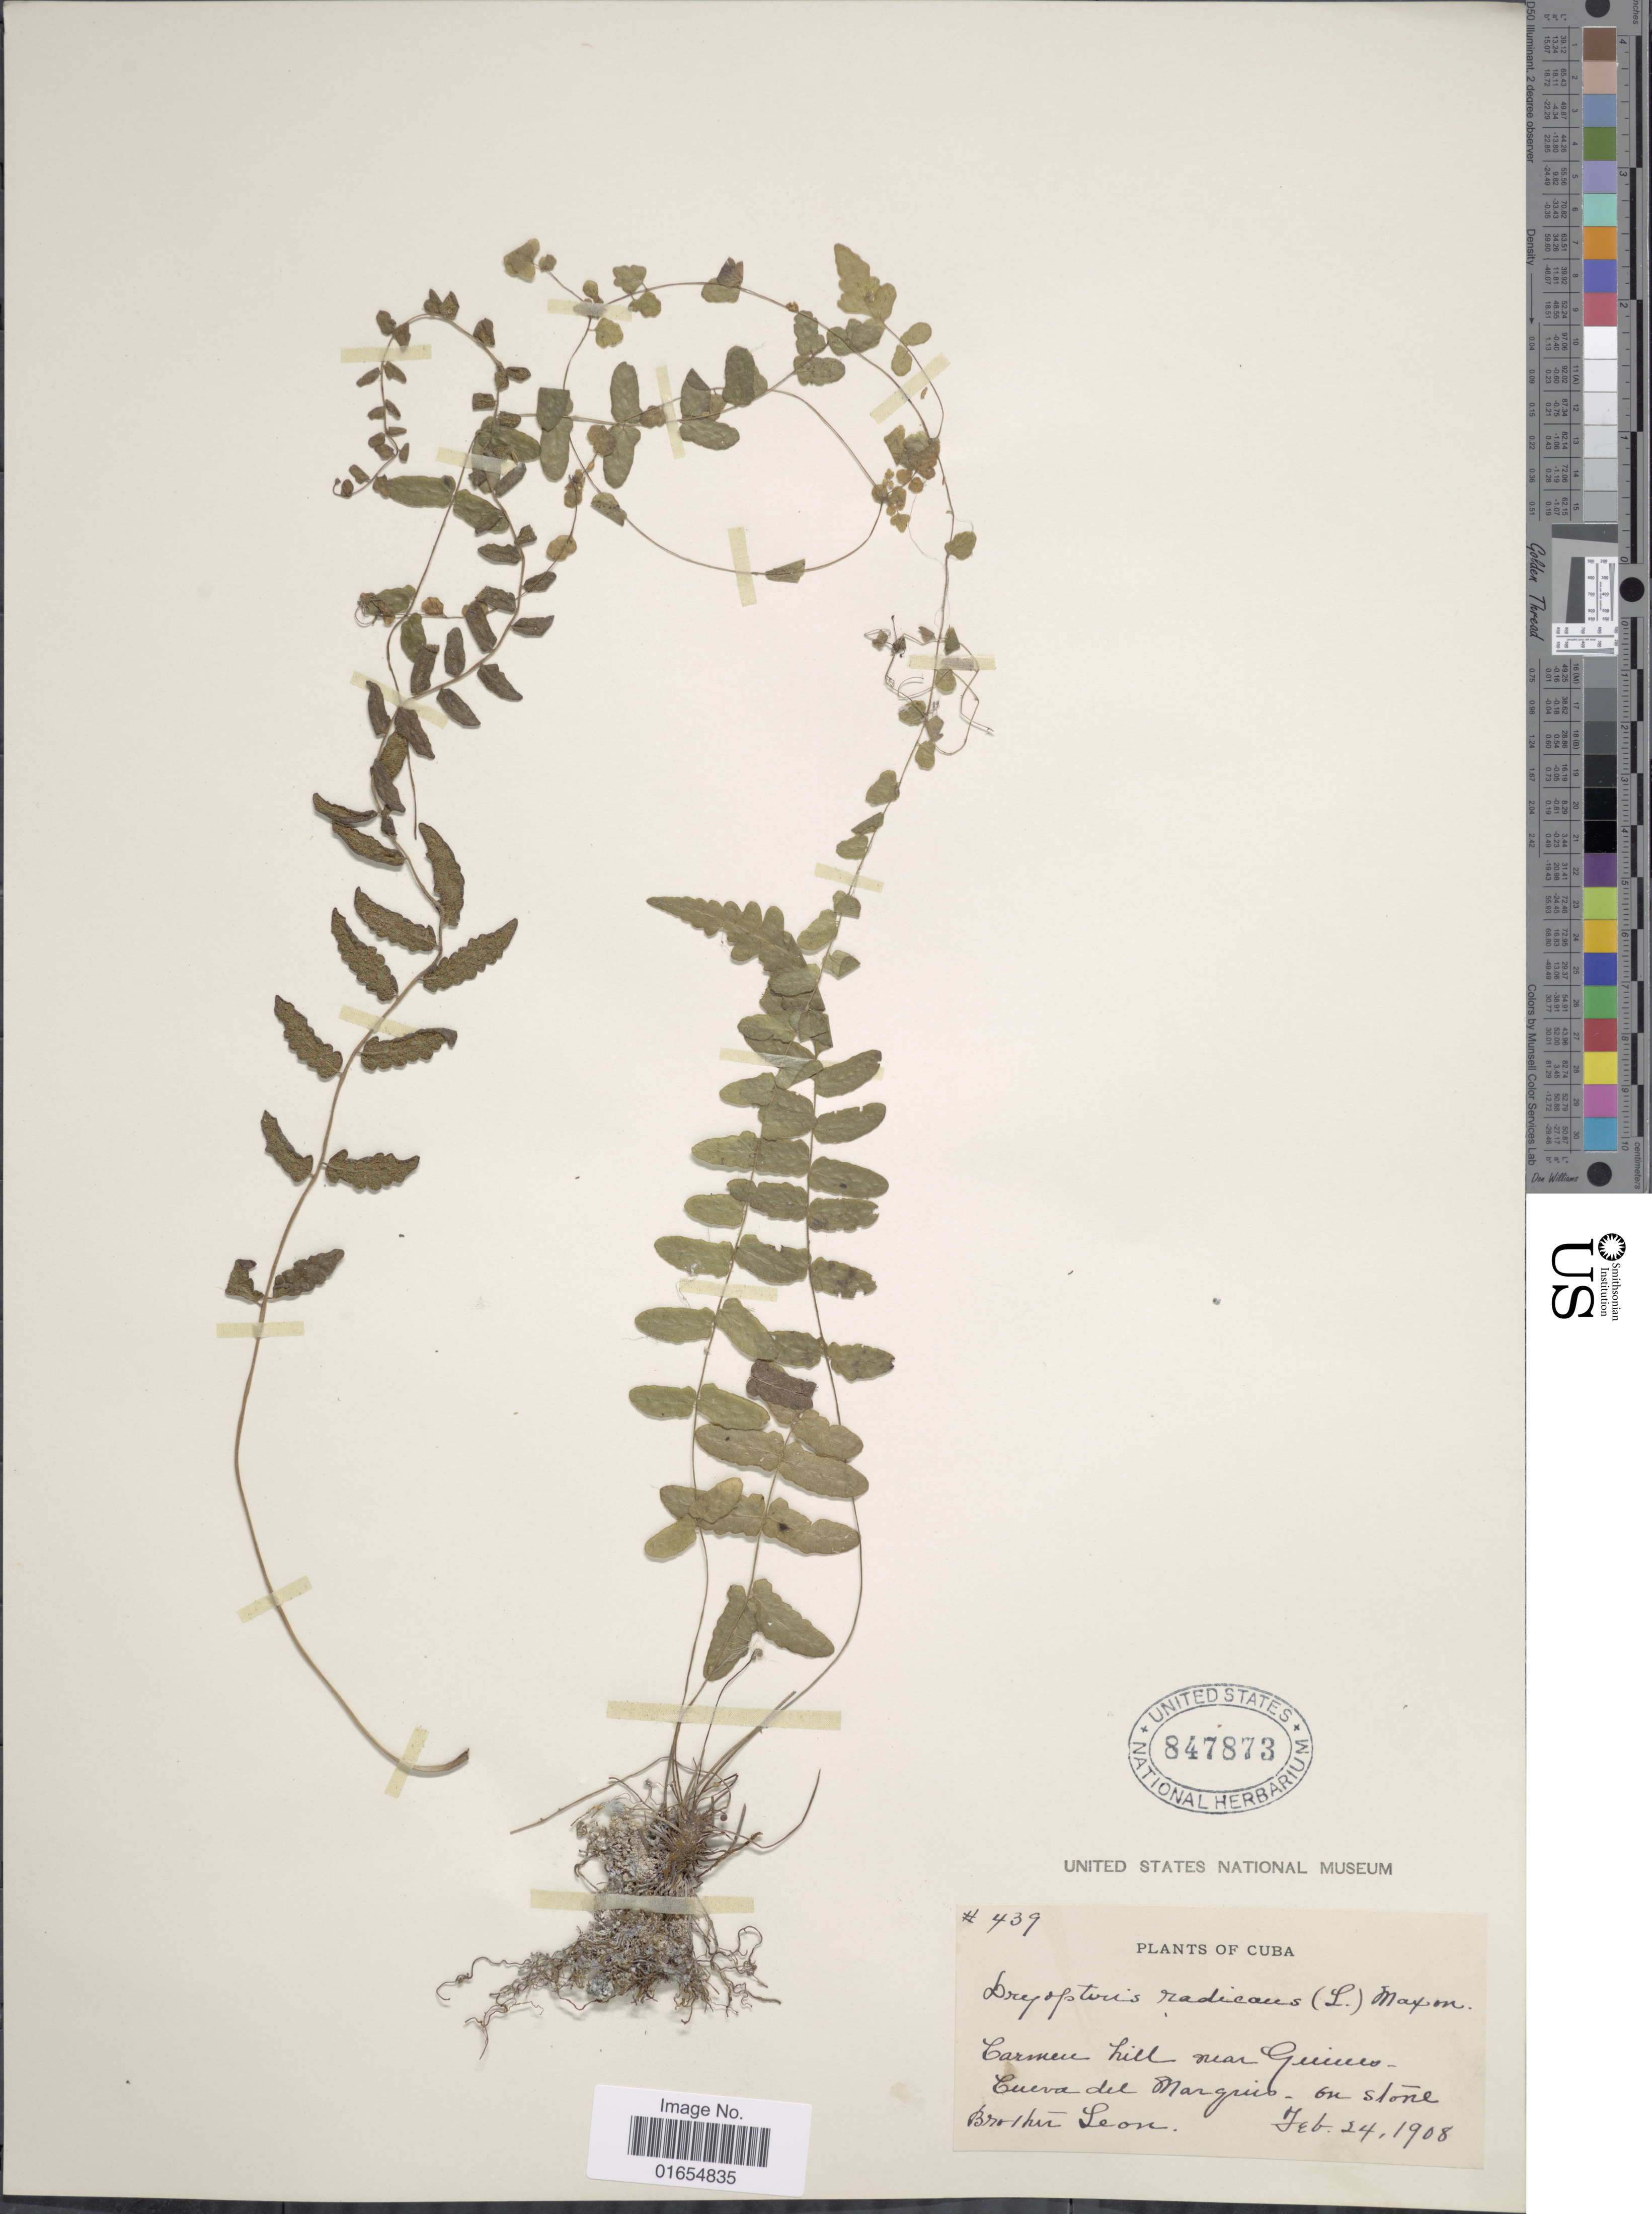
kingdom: Plantae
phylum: Tracheophyta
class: Polypodiopsida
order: Polypodiales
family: Thelypteridaceae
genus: Goniopteris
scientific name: Goniopteris reptans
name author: (J.F. Gmel.) C. Presl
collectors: Bro. León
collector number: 439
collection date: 1908-02-24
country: Cuba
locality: Carmen hill near Guines - Cueva del Marquis - on stone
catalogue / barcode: US 847873